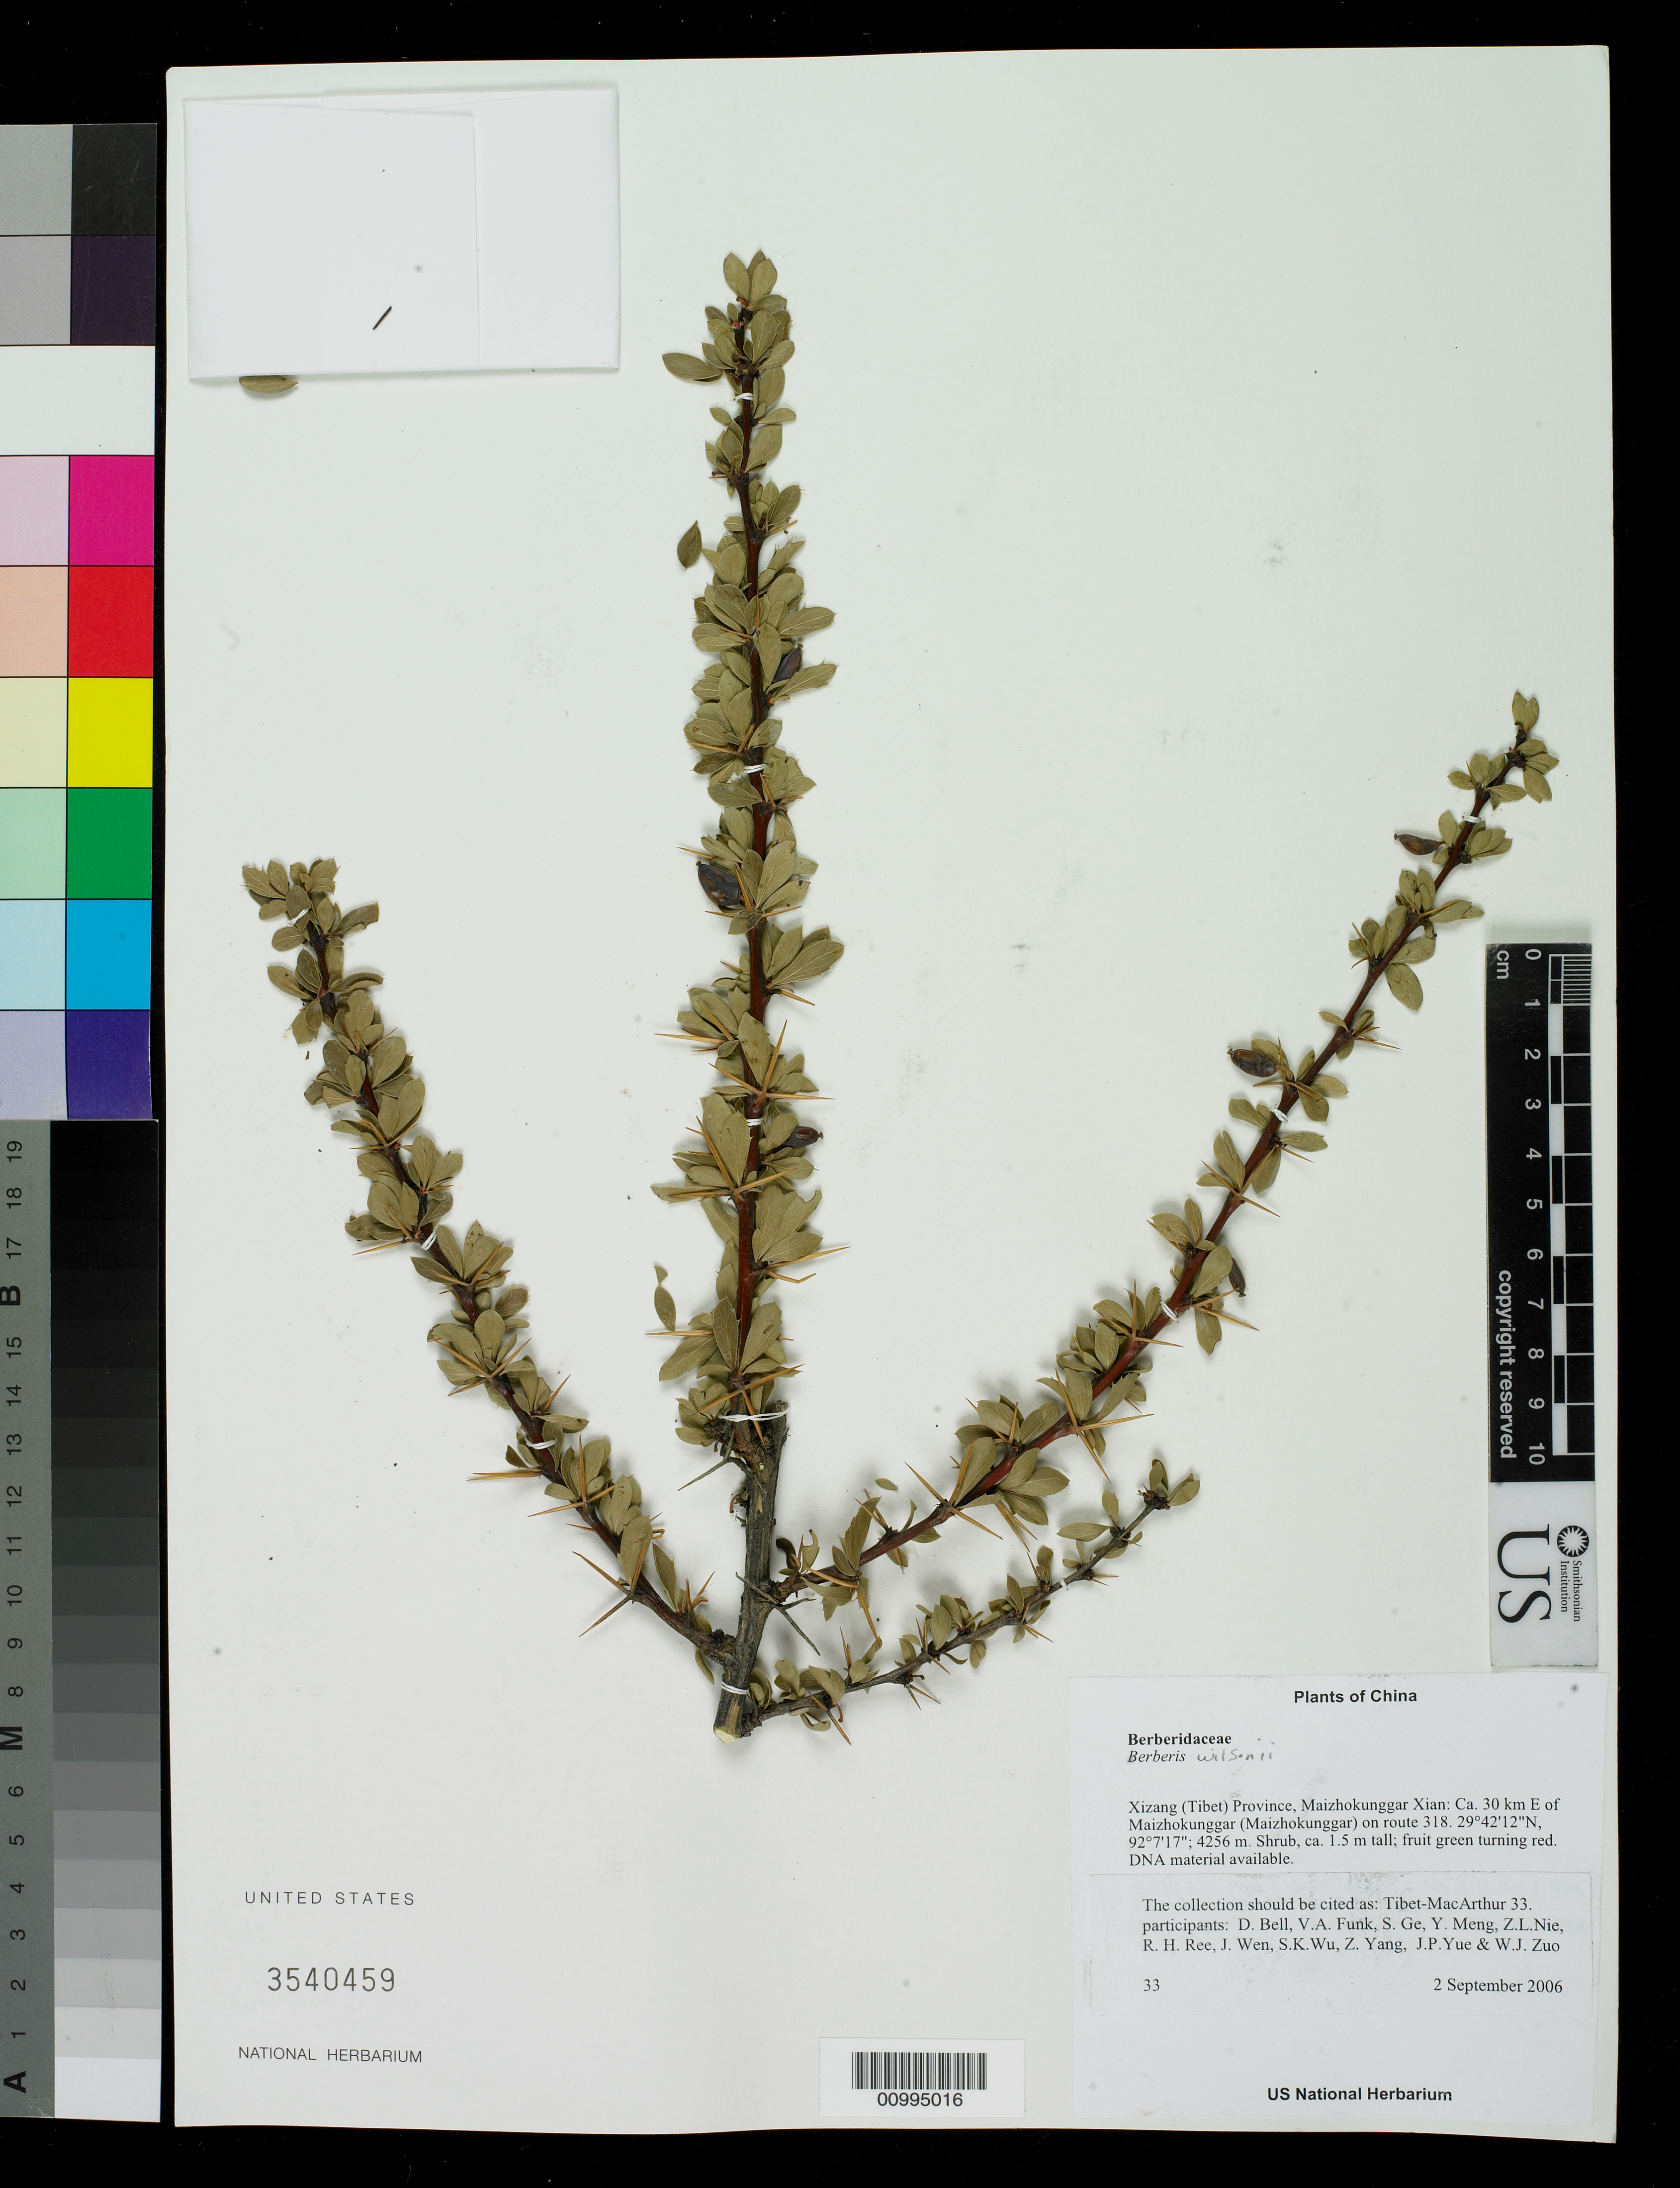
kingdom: Plantae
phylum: Tracheophyta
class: Magnoliopsida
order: Ranunculales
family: Berberidaceae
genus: Berberis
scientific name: Berberis wilsoniae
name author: Hemsl.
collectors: Tibet-MacArthur, D. A. Bell, V. Funk, S. Ge, Y. Meng, Z. Nie, R. Ree, J. Wen, S. K. Wu, Z. Yang, J. Yue & W. Zuo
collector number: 33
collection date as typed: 02 Sep 2006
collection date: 2006-09-02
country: China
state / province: Xizang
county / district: Maizhokunggar Xian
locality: Ca. 30 km E of Maizhokunggar on route 318.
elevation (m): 4256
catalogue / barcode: US 3540459